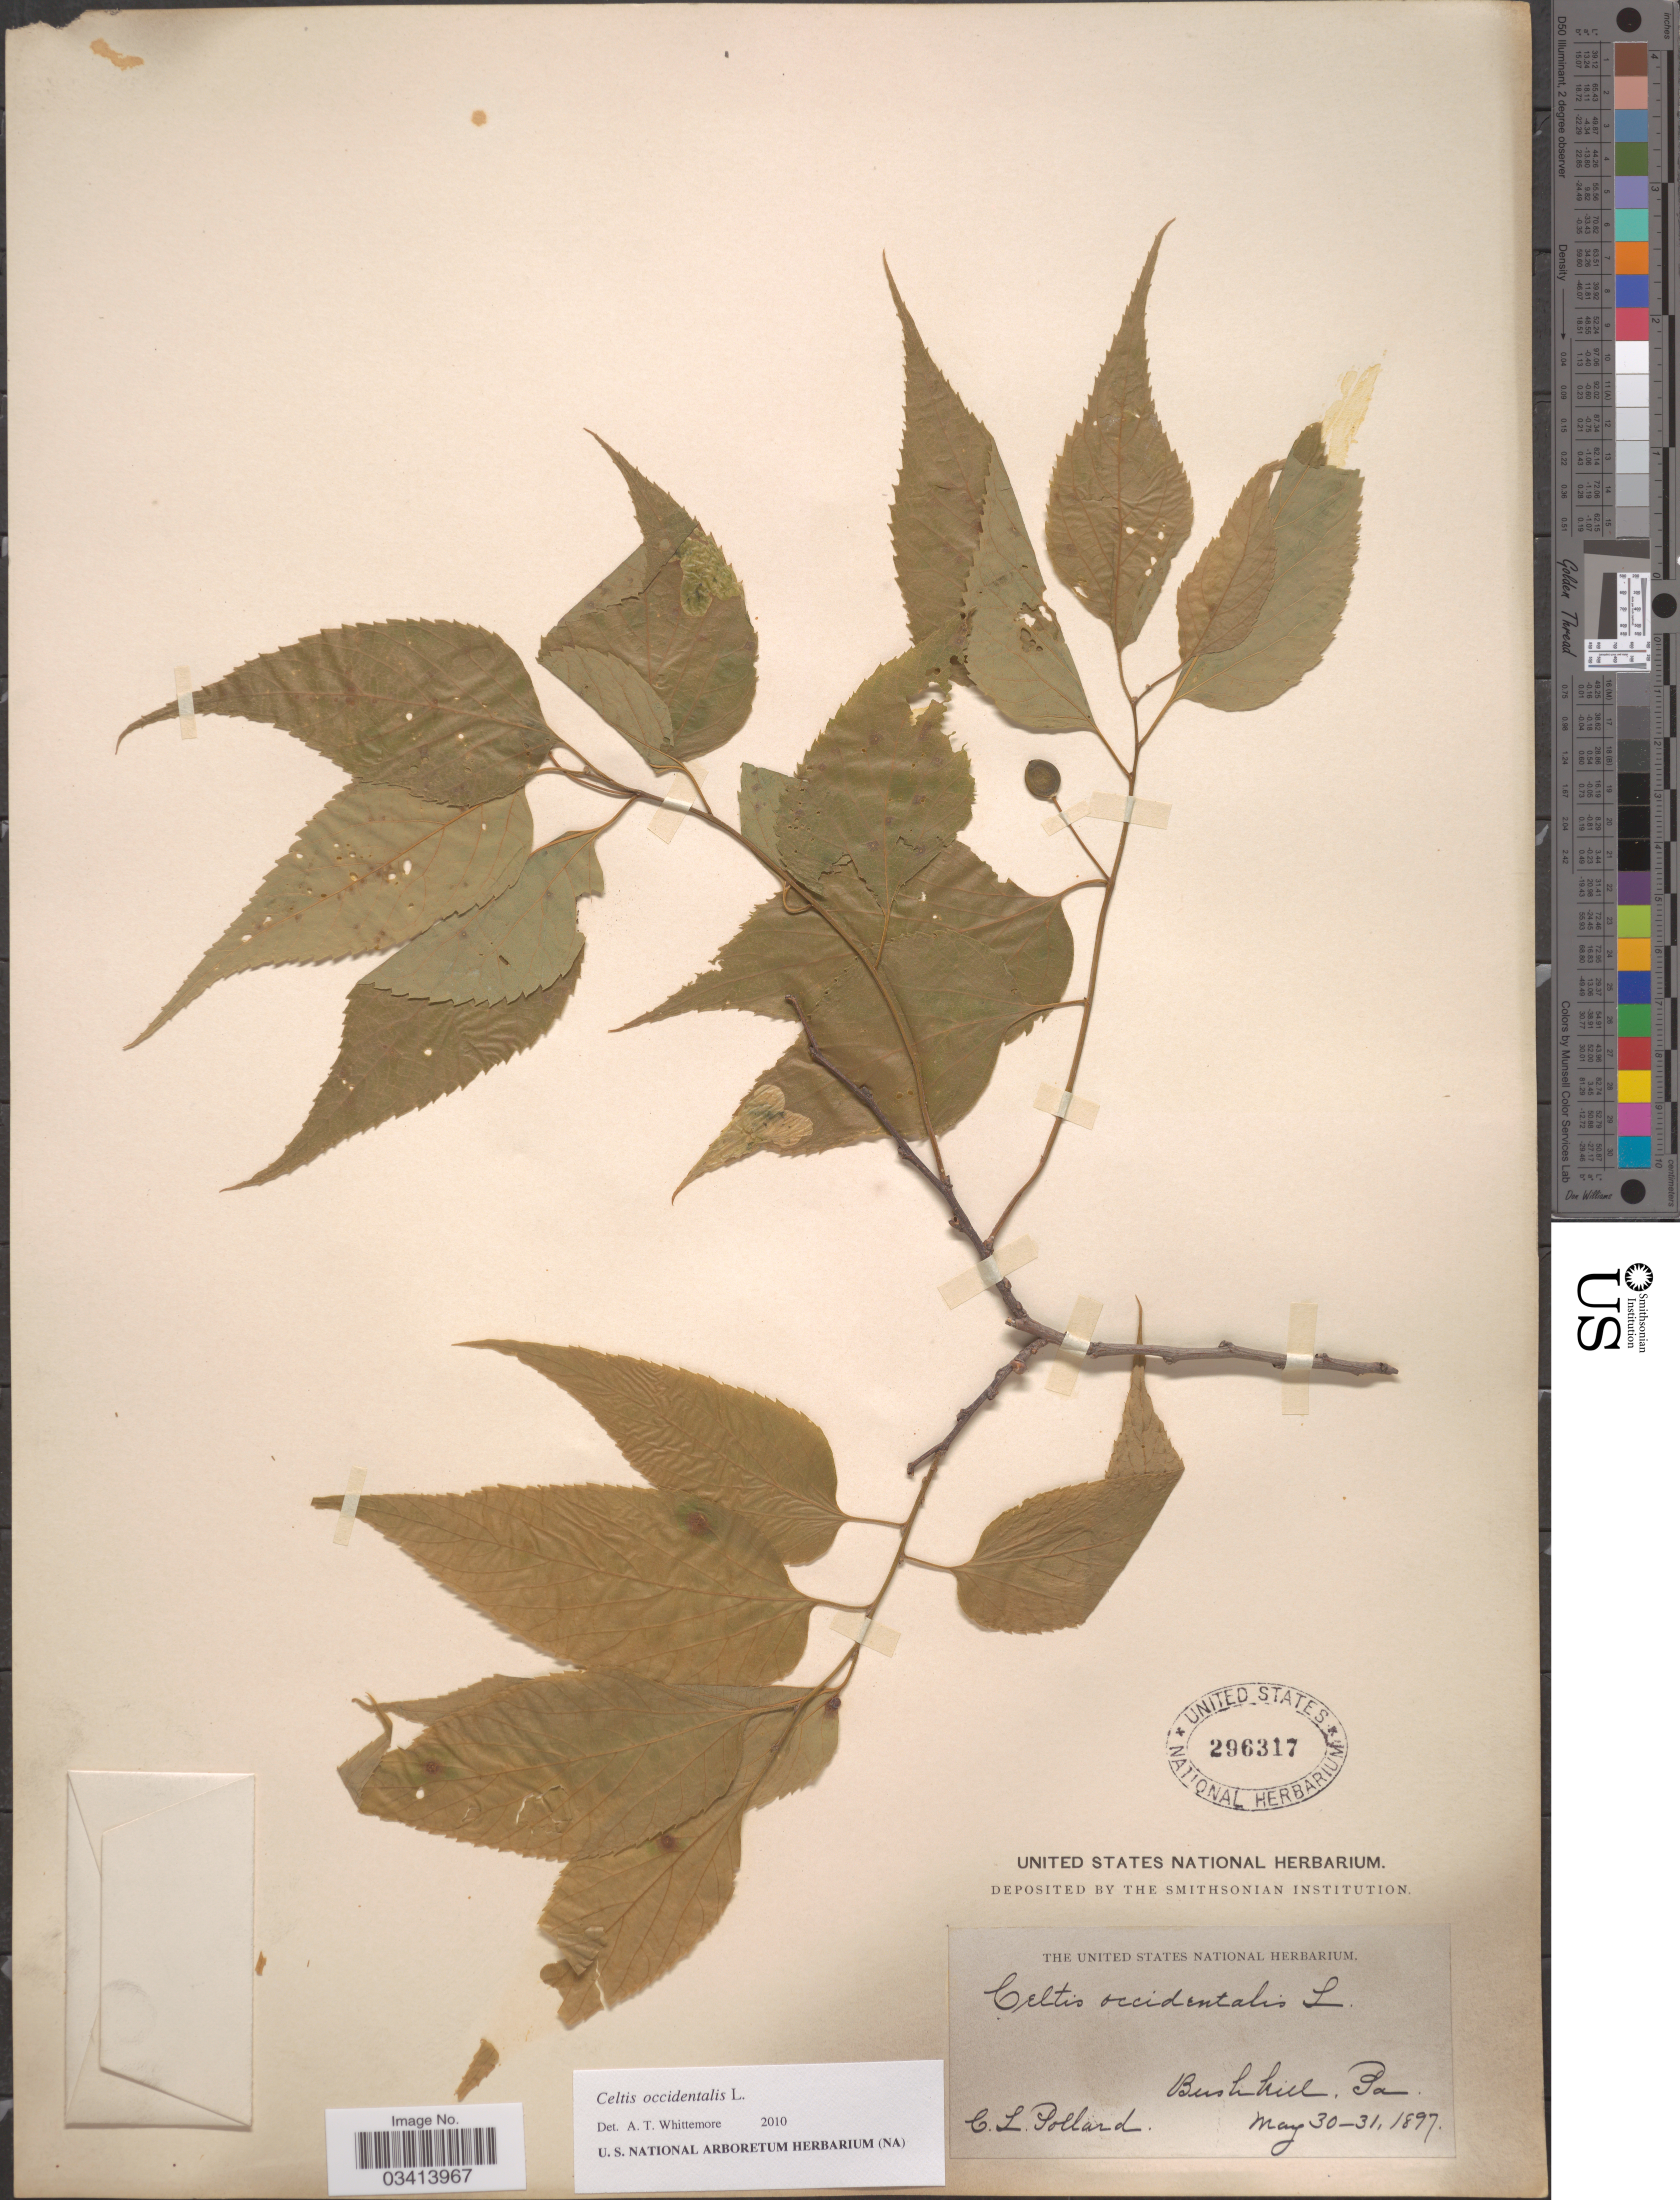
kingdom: Plantae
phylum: Tracheophyta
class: Magnoliopsida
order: Rosales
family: Cannabaceae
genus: Celtis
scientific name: Celtis occidentalis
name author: L.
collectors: C. L. Pollard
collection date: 1897-05-30/1897-05-31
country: United States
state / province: Pennsylvania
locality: Bushkill.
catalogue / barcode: US 296317